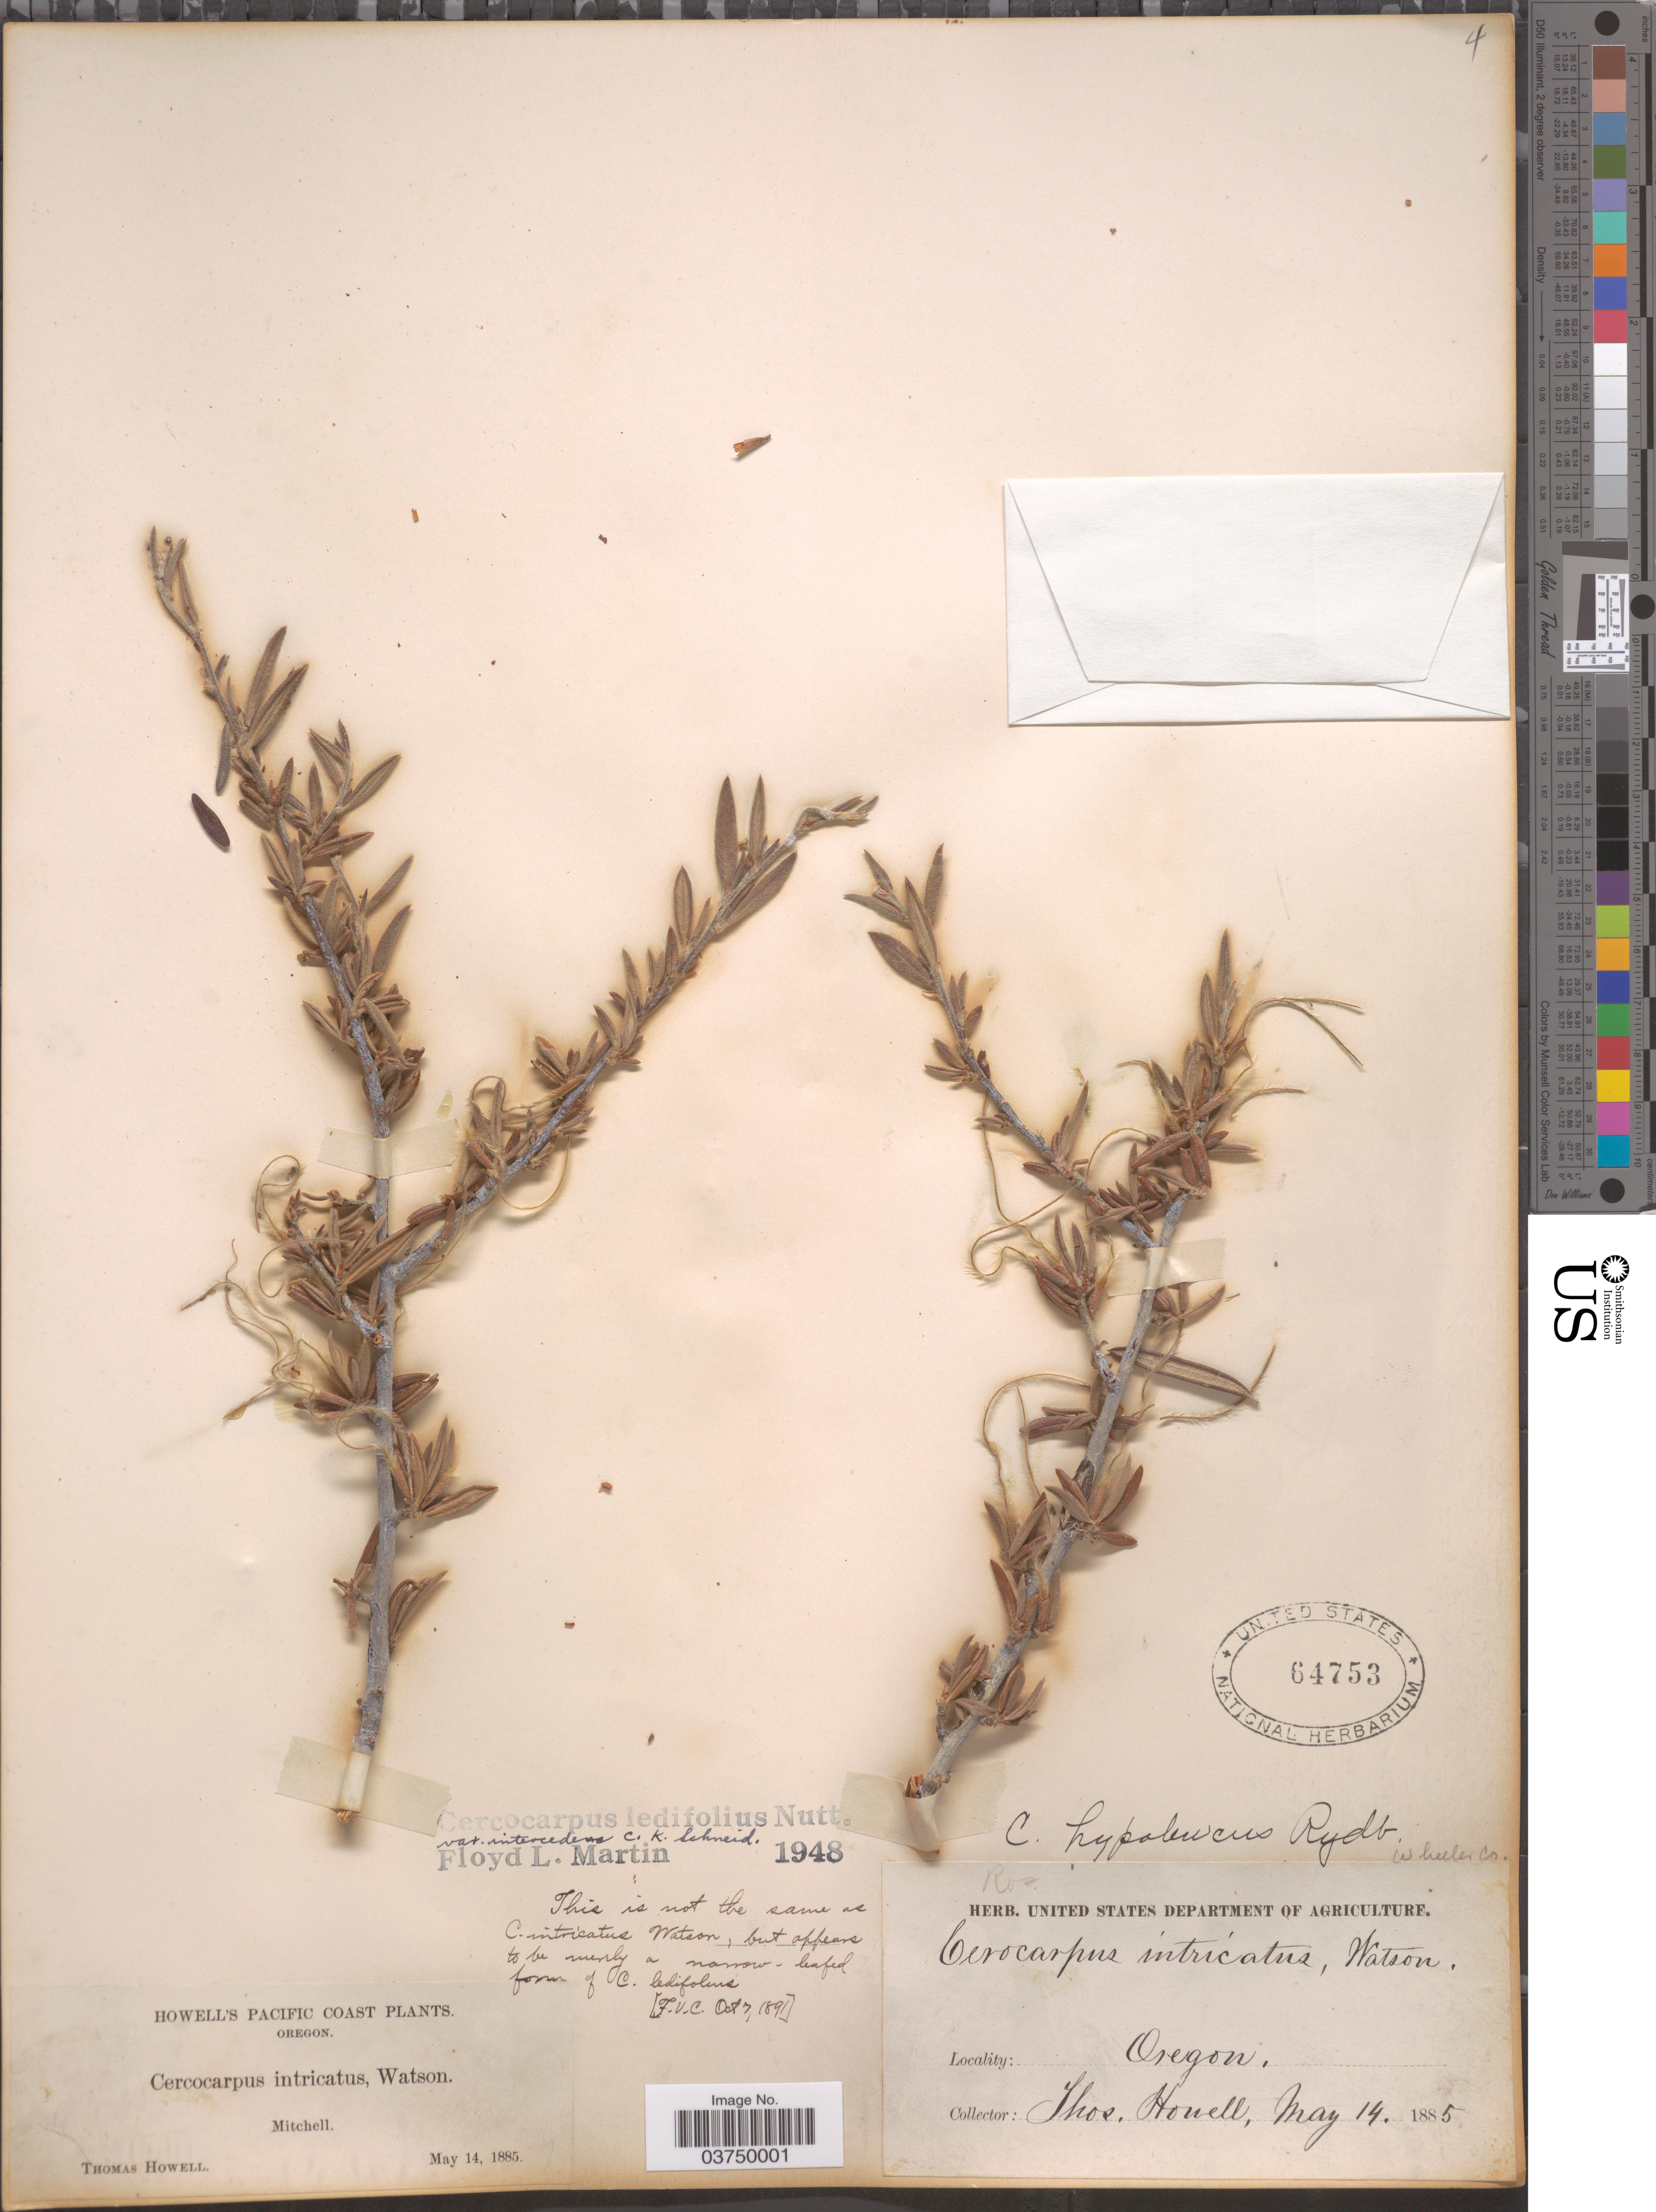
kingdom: Plantae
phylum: Tracheophyta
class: Magnoliopsida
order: Rosales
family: Rosaceae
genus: Cercocarpus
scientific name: Cercocarpus ledifolius var. intercedens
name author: C.K. Schneid.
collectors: T. Howell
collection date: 1885-05-14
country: United States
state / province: Oregon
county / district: Wheeler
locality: Wheeler Co. Pacific Coast. Mitchell.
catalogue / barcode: US 64753